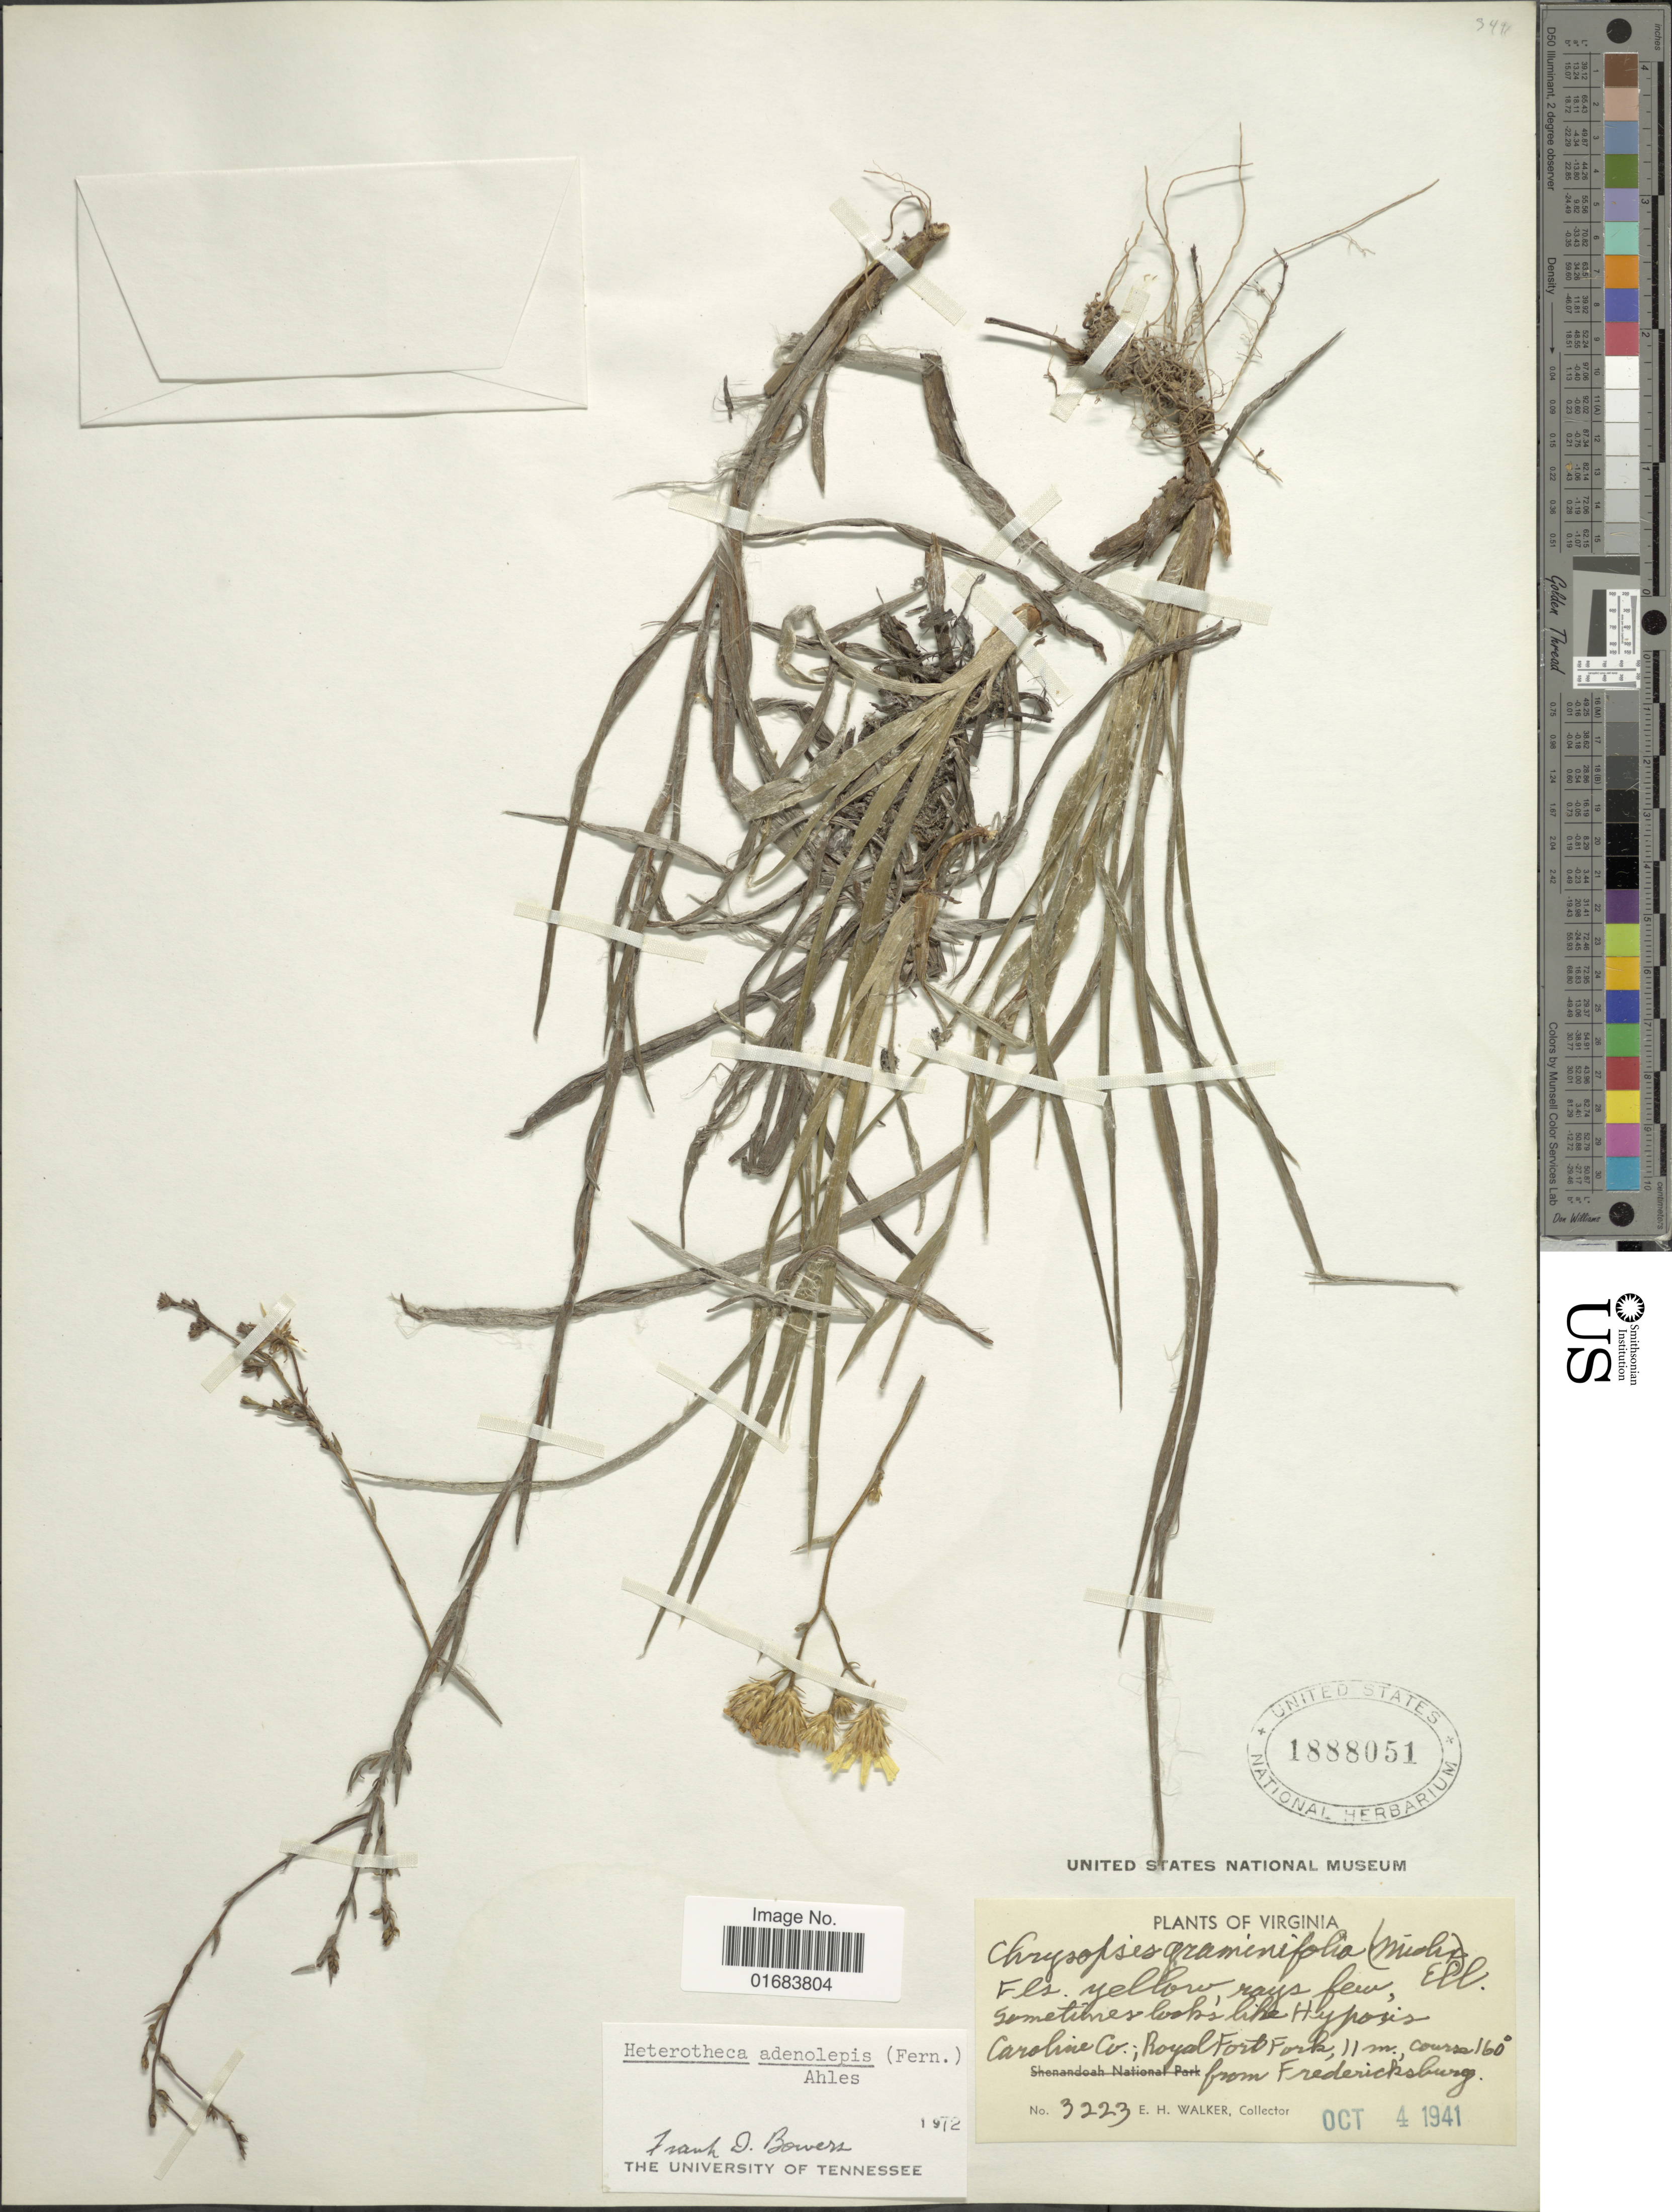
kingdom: Plantae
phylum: Tracheophyta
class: Magnoliopsida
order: Asterales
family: Asteraceae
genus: Pityopsis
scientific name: Pityopsis adenolepis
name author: (Fernald) Semple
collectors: E. H. Walker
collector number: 3223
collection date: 1941-10-04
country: United States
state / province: Virginia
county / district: Caroline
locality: Caroline Co.; Royal Fort Fork, 11 m. course 160° from Fredericksburg.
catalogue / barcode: US 1888051